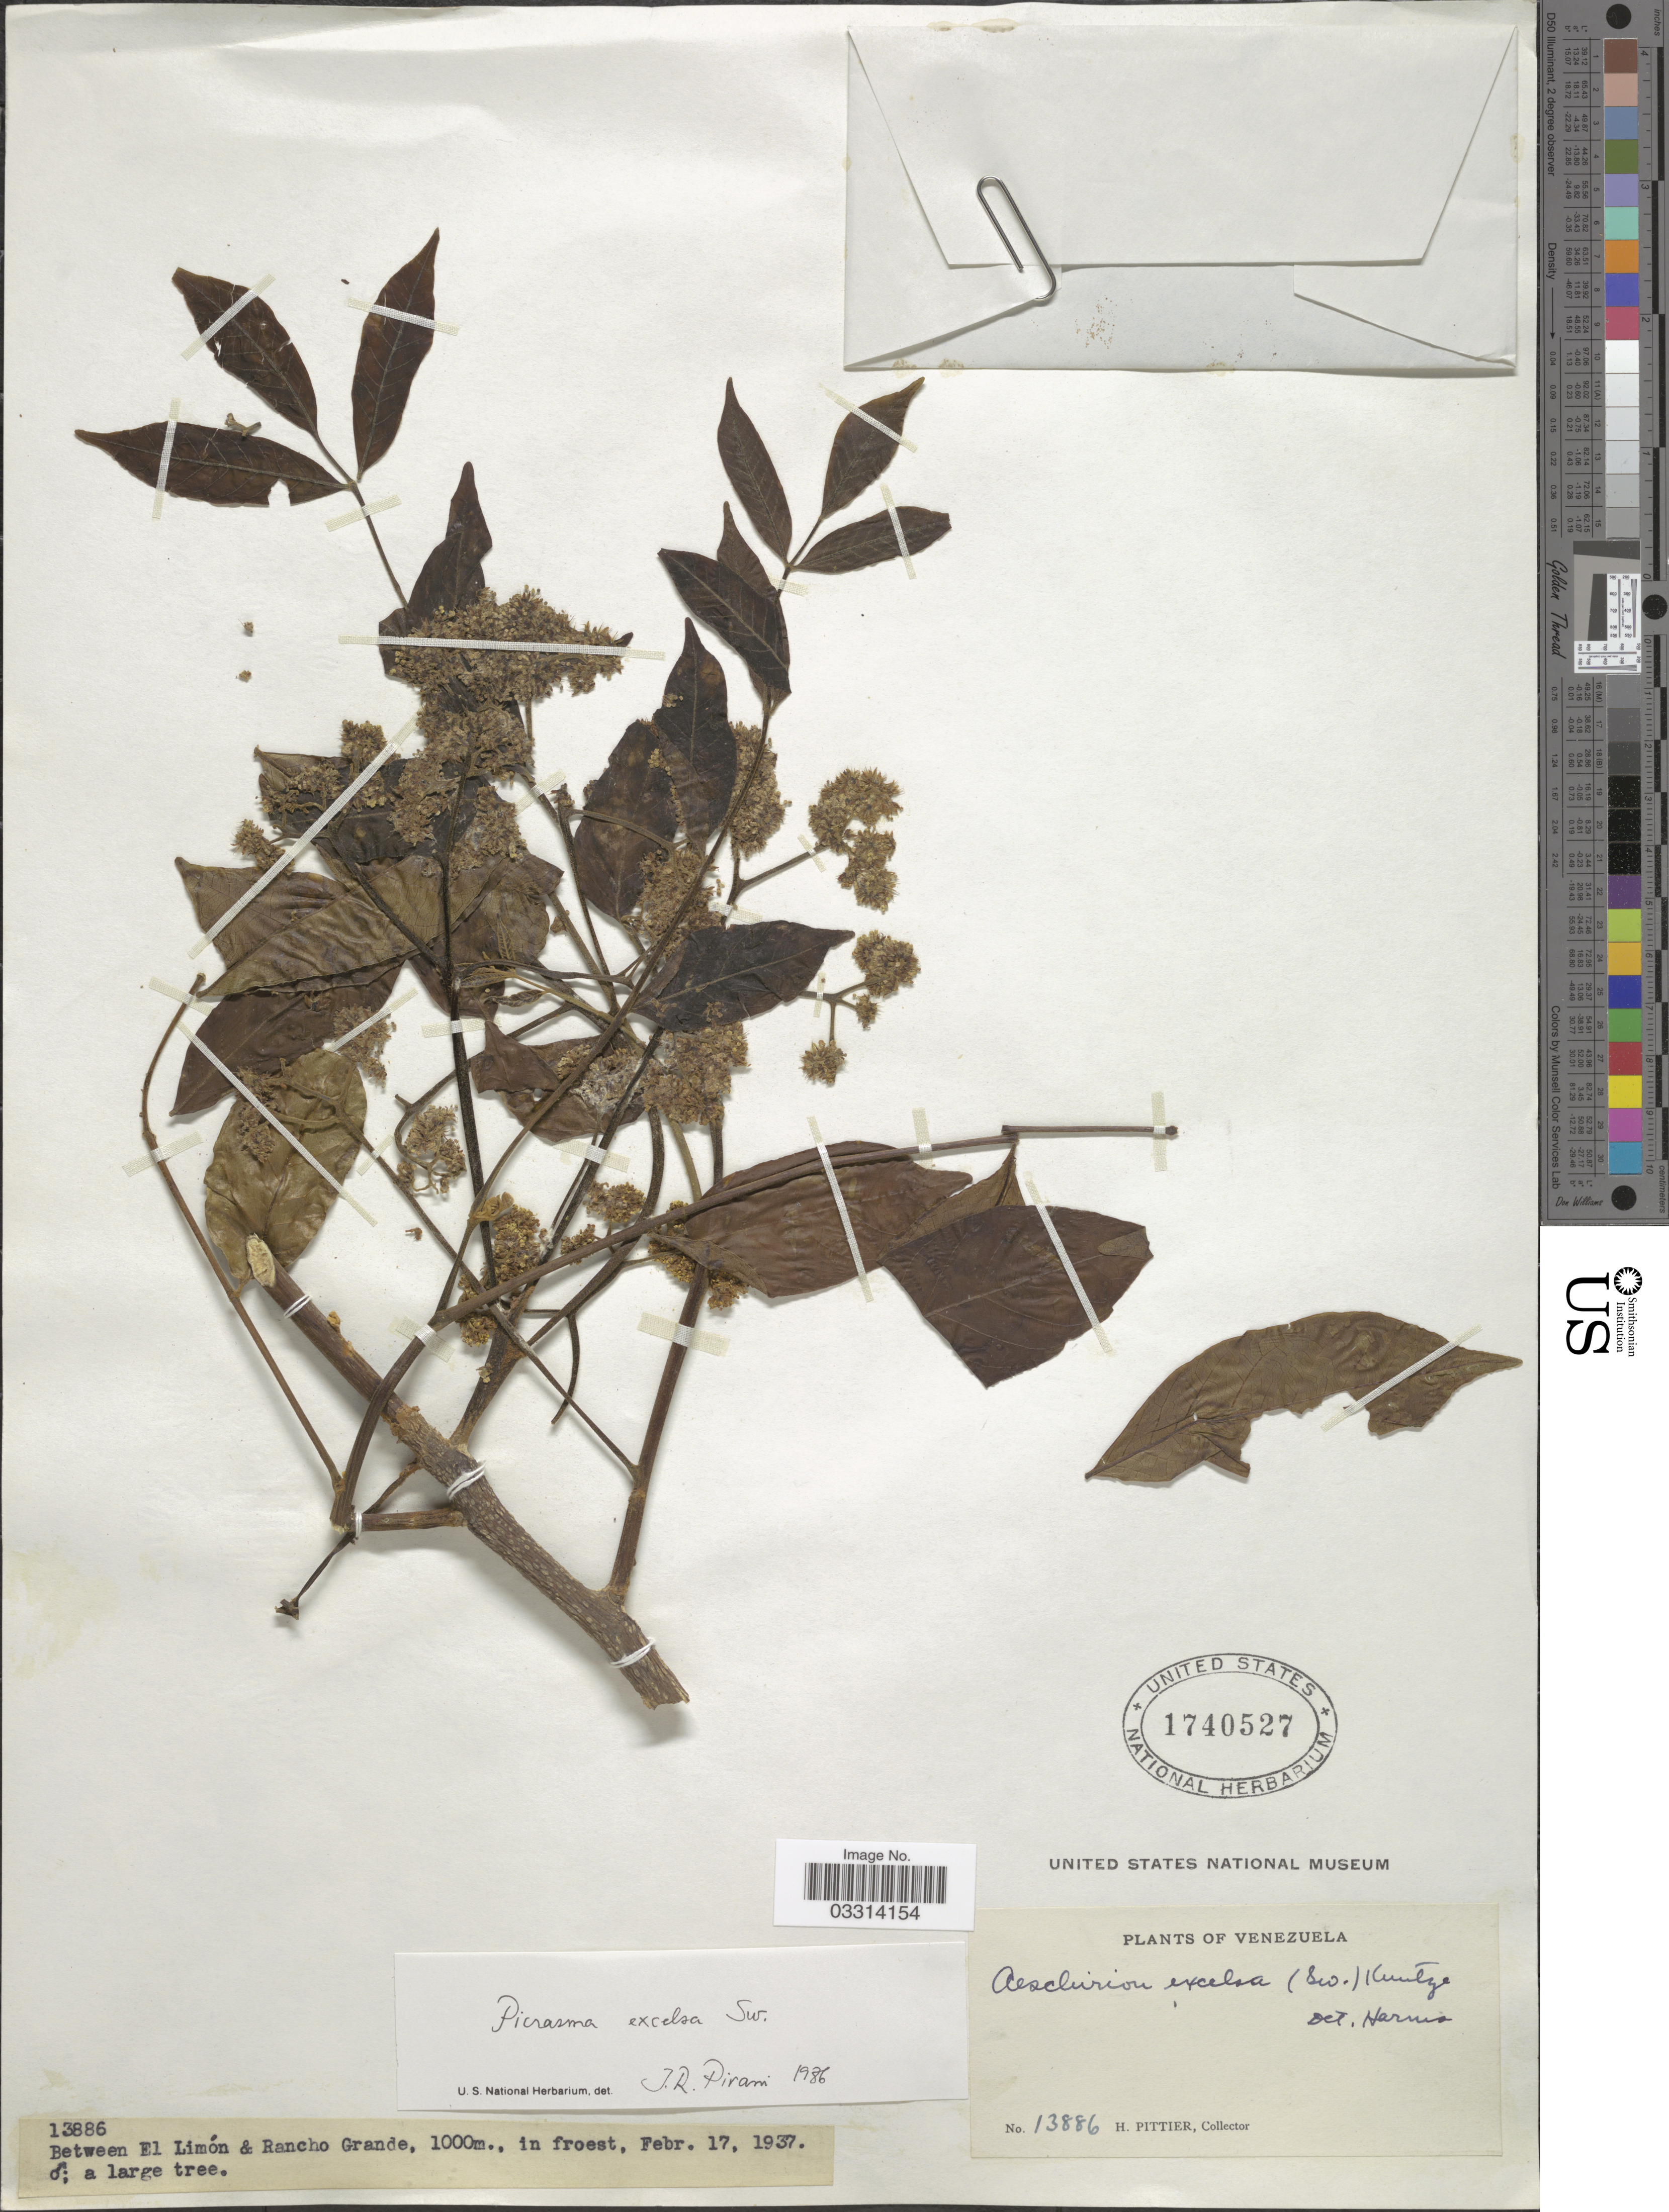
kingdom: Plantae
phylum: Tracheophyta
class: Magnoliopsida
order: Sapindales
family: Simaroubaceae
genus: Picrasma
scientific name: Picrasma excelsa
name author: (Sw.) Planch.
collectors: H. F. Pittier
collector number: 13886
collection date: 1937-02-17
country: Venezuela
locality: Between El Limón & Rancho Grande.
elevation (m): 1000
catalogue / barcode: US 1740527